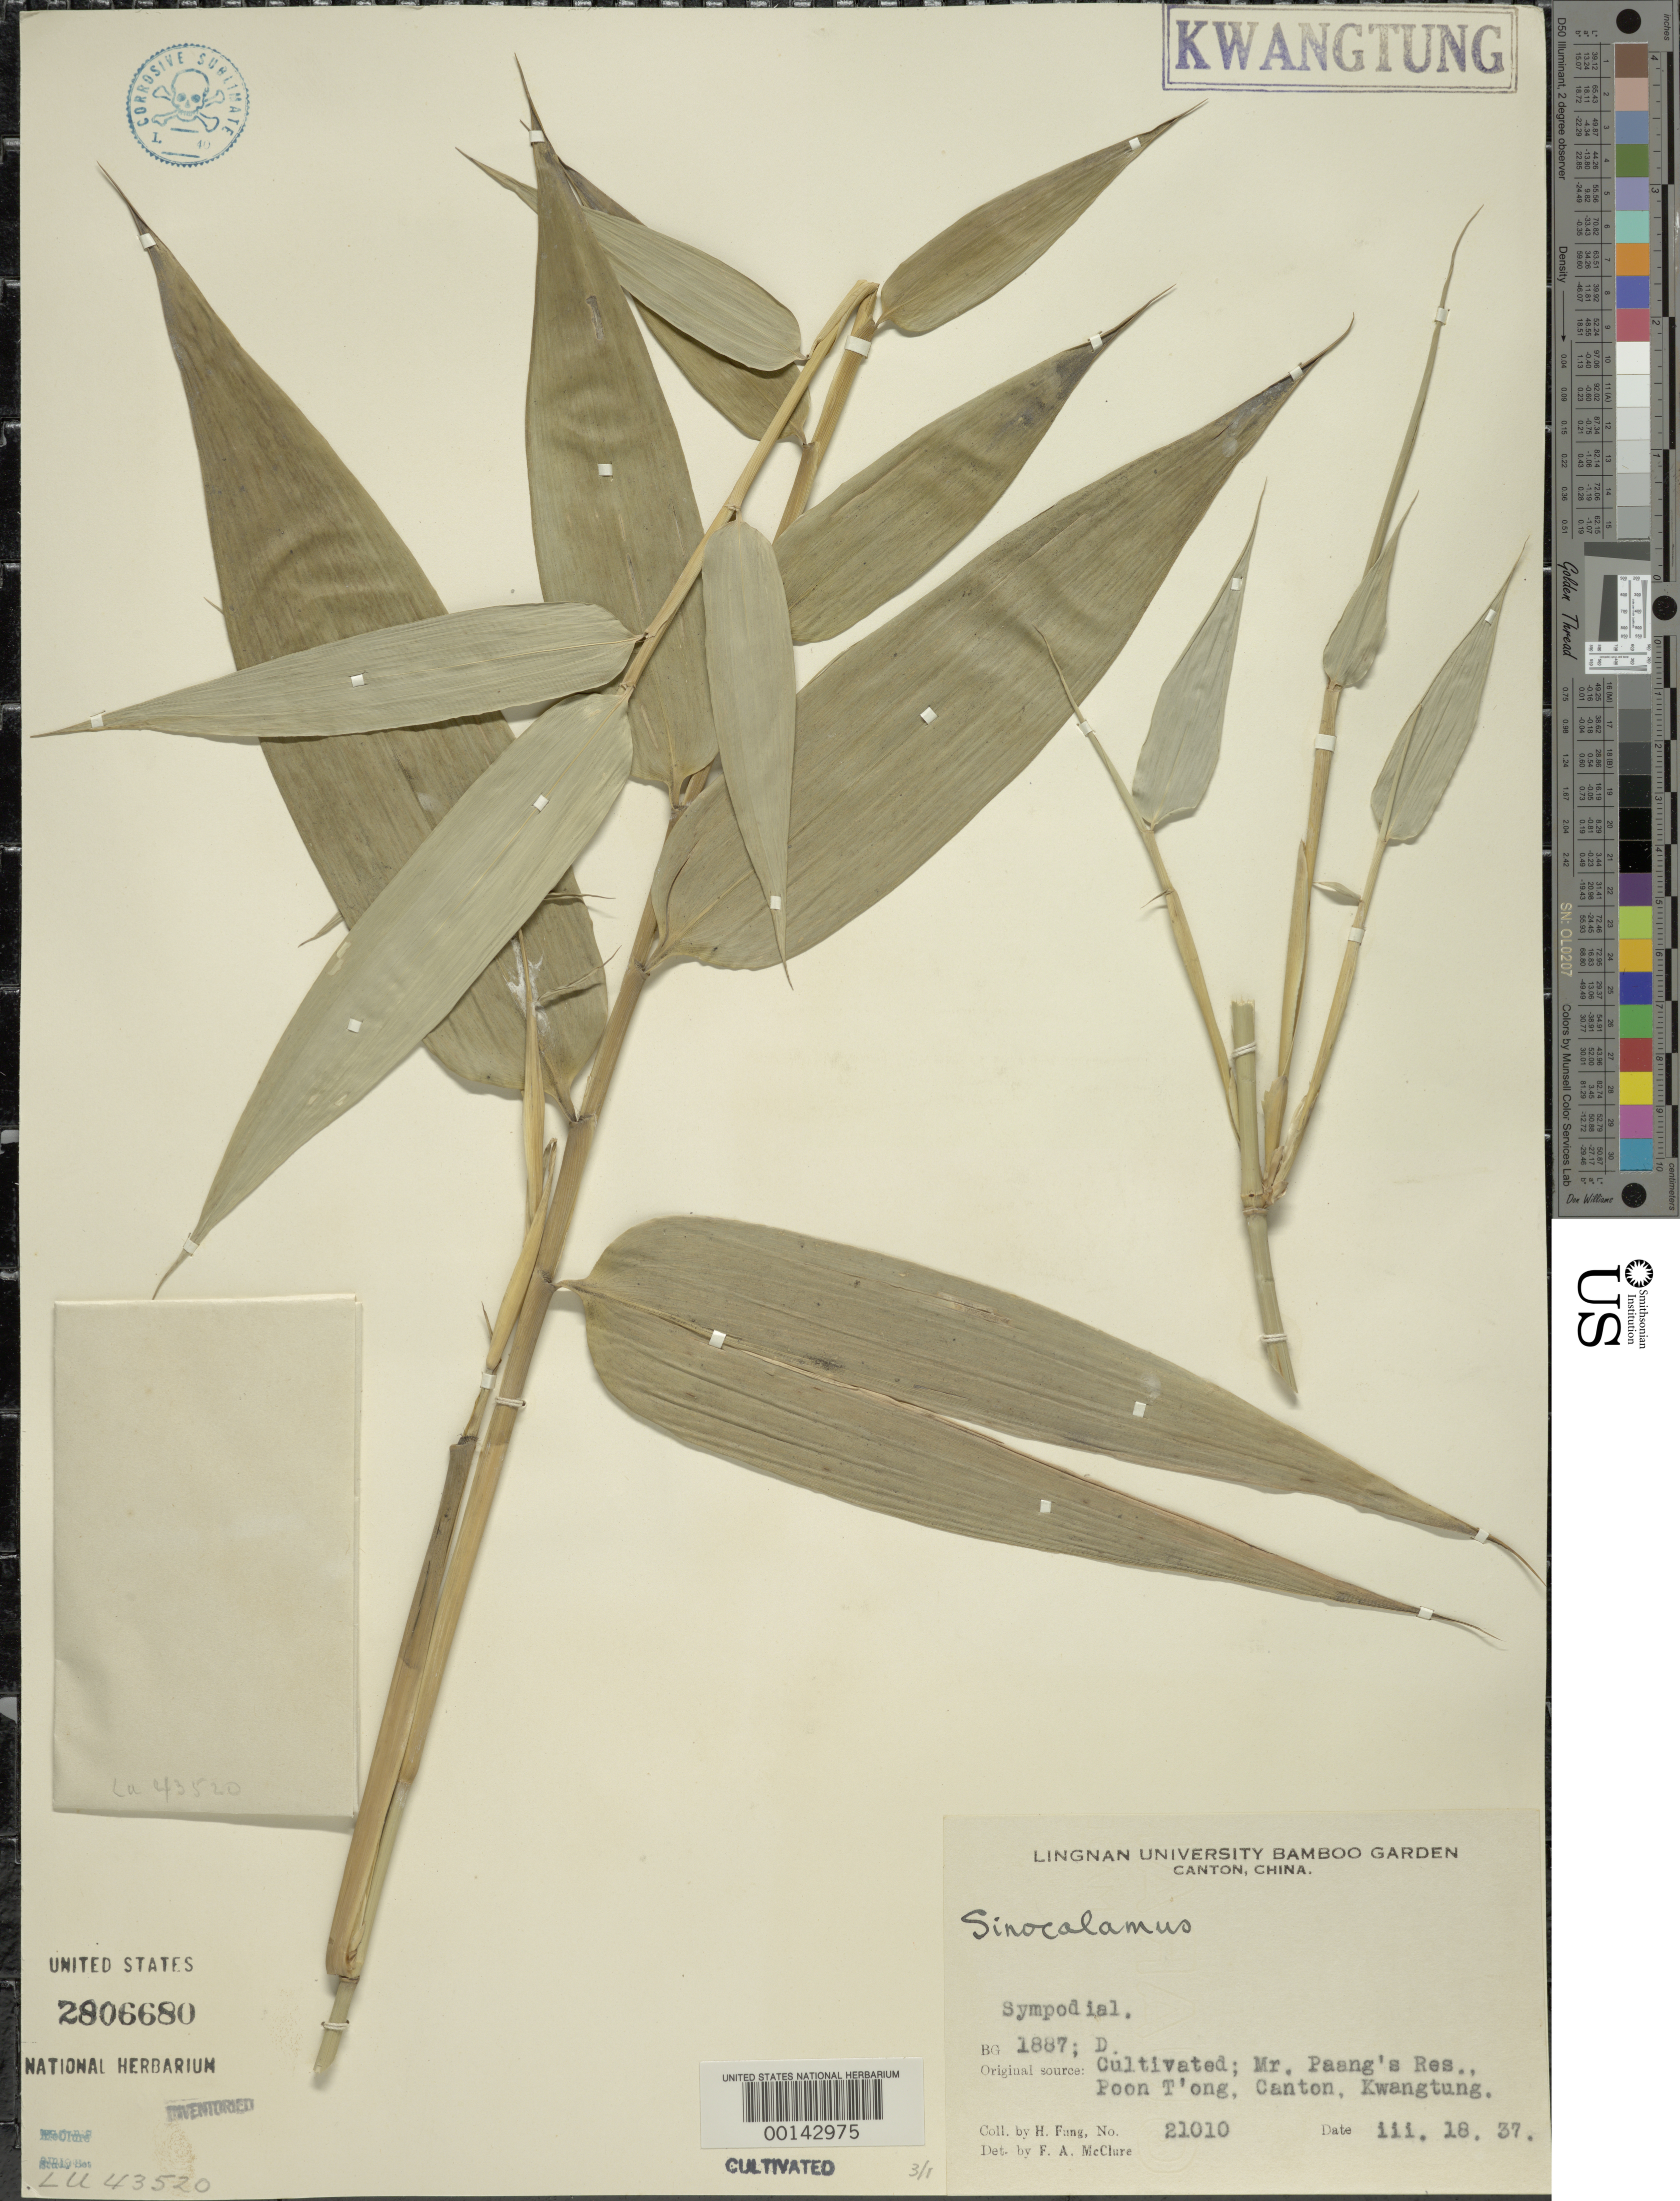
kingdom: Plantae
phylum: Tracheophyta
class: Liliopsida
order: Poales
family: Poaceae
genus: Sinocalamus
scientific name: Sinocalamus sp.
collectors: H. L. Fung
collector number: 21010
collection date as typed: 18 Mar 1937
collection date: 1937-03-18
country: China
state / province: Guangdong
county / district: Guangzhou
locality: Poon t'ong, paang's res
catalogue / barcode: US 2806680